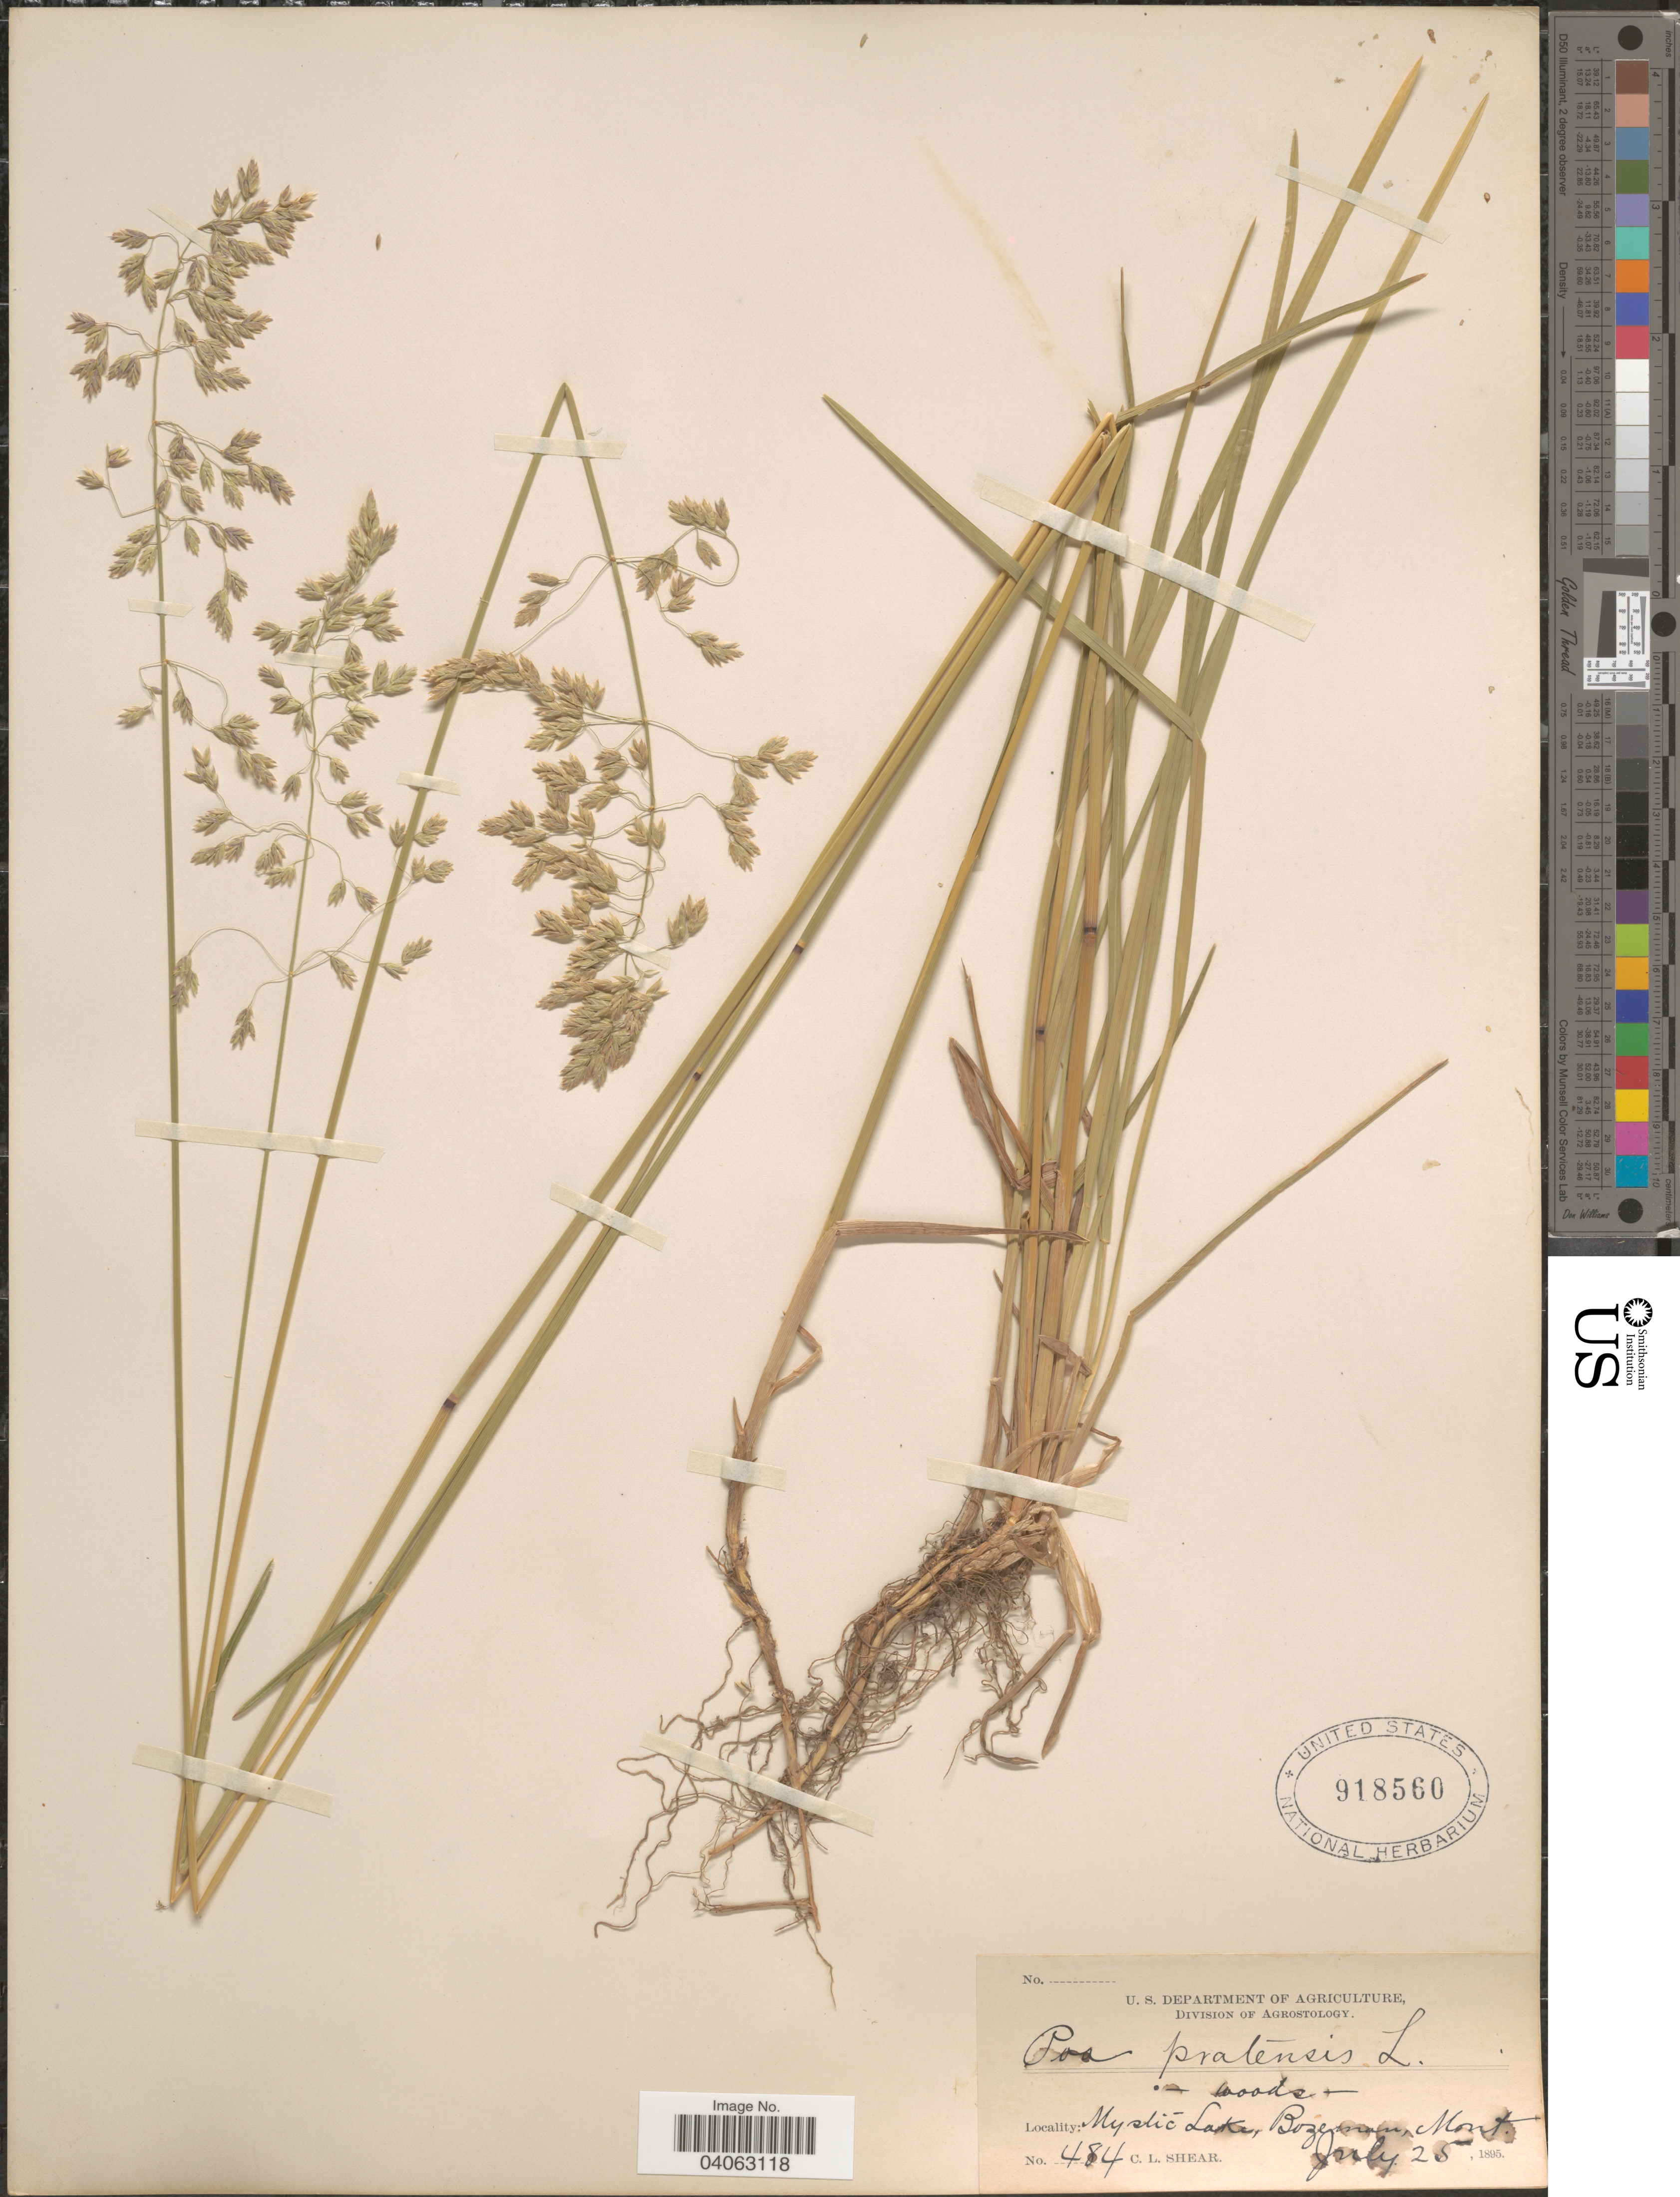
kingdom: Plantae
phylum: Tracheophyta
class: Liliopsida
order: Poales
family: Poaceae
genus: Poa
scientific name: Poa pratensis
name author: L.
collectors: C. L. Shear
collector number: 484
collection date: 1895-07-25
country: United States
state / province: Montana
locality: Mystic Lake, Bozeman.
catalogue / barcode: US 918560